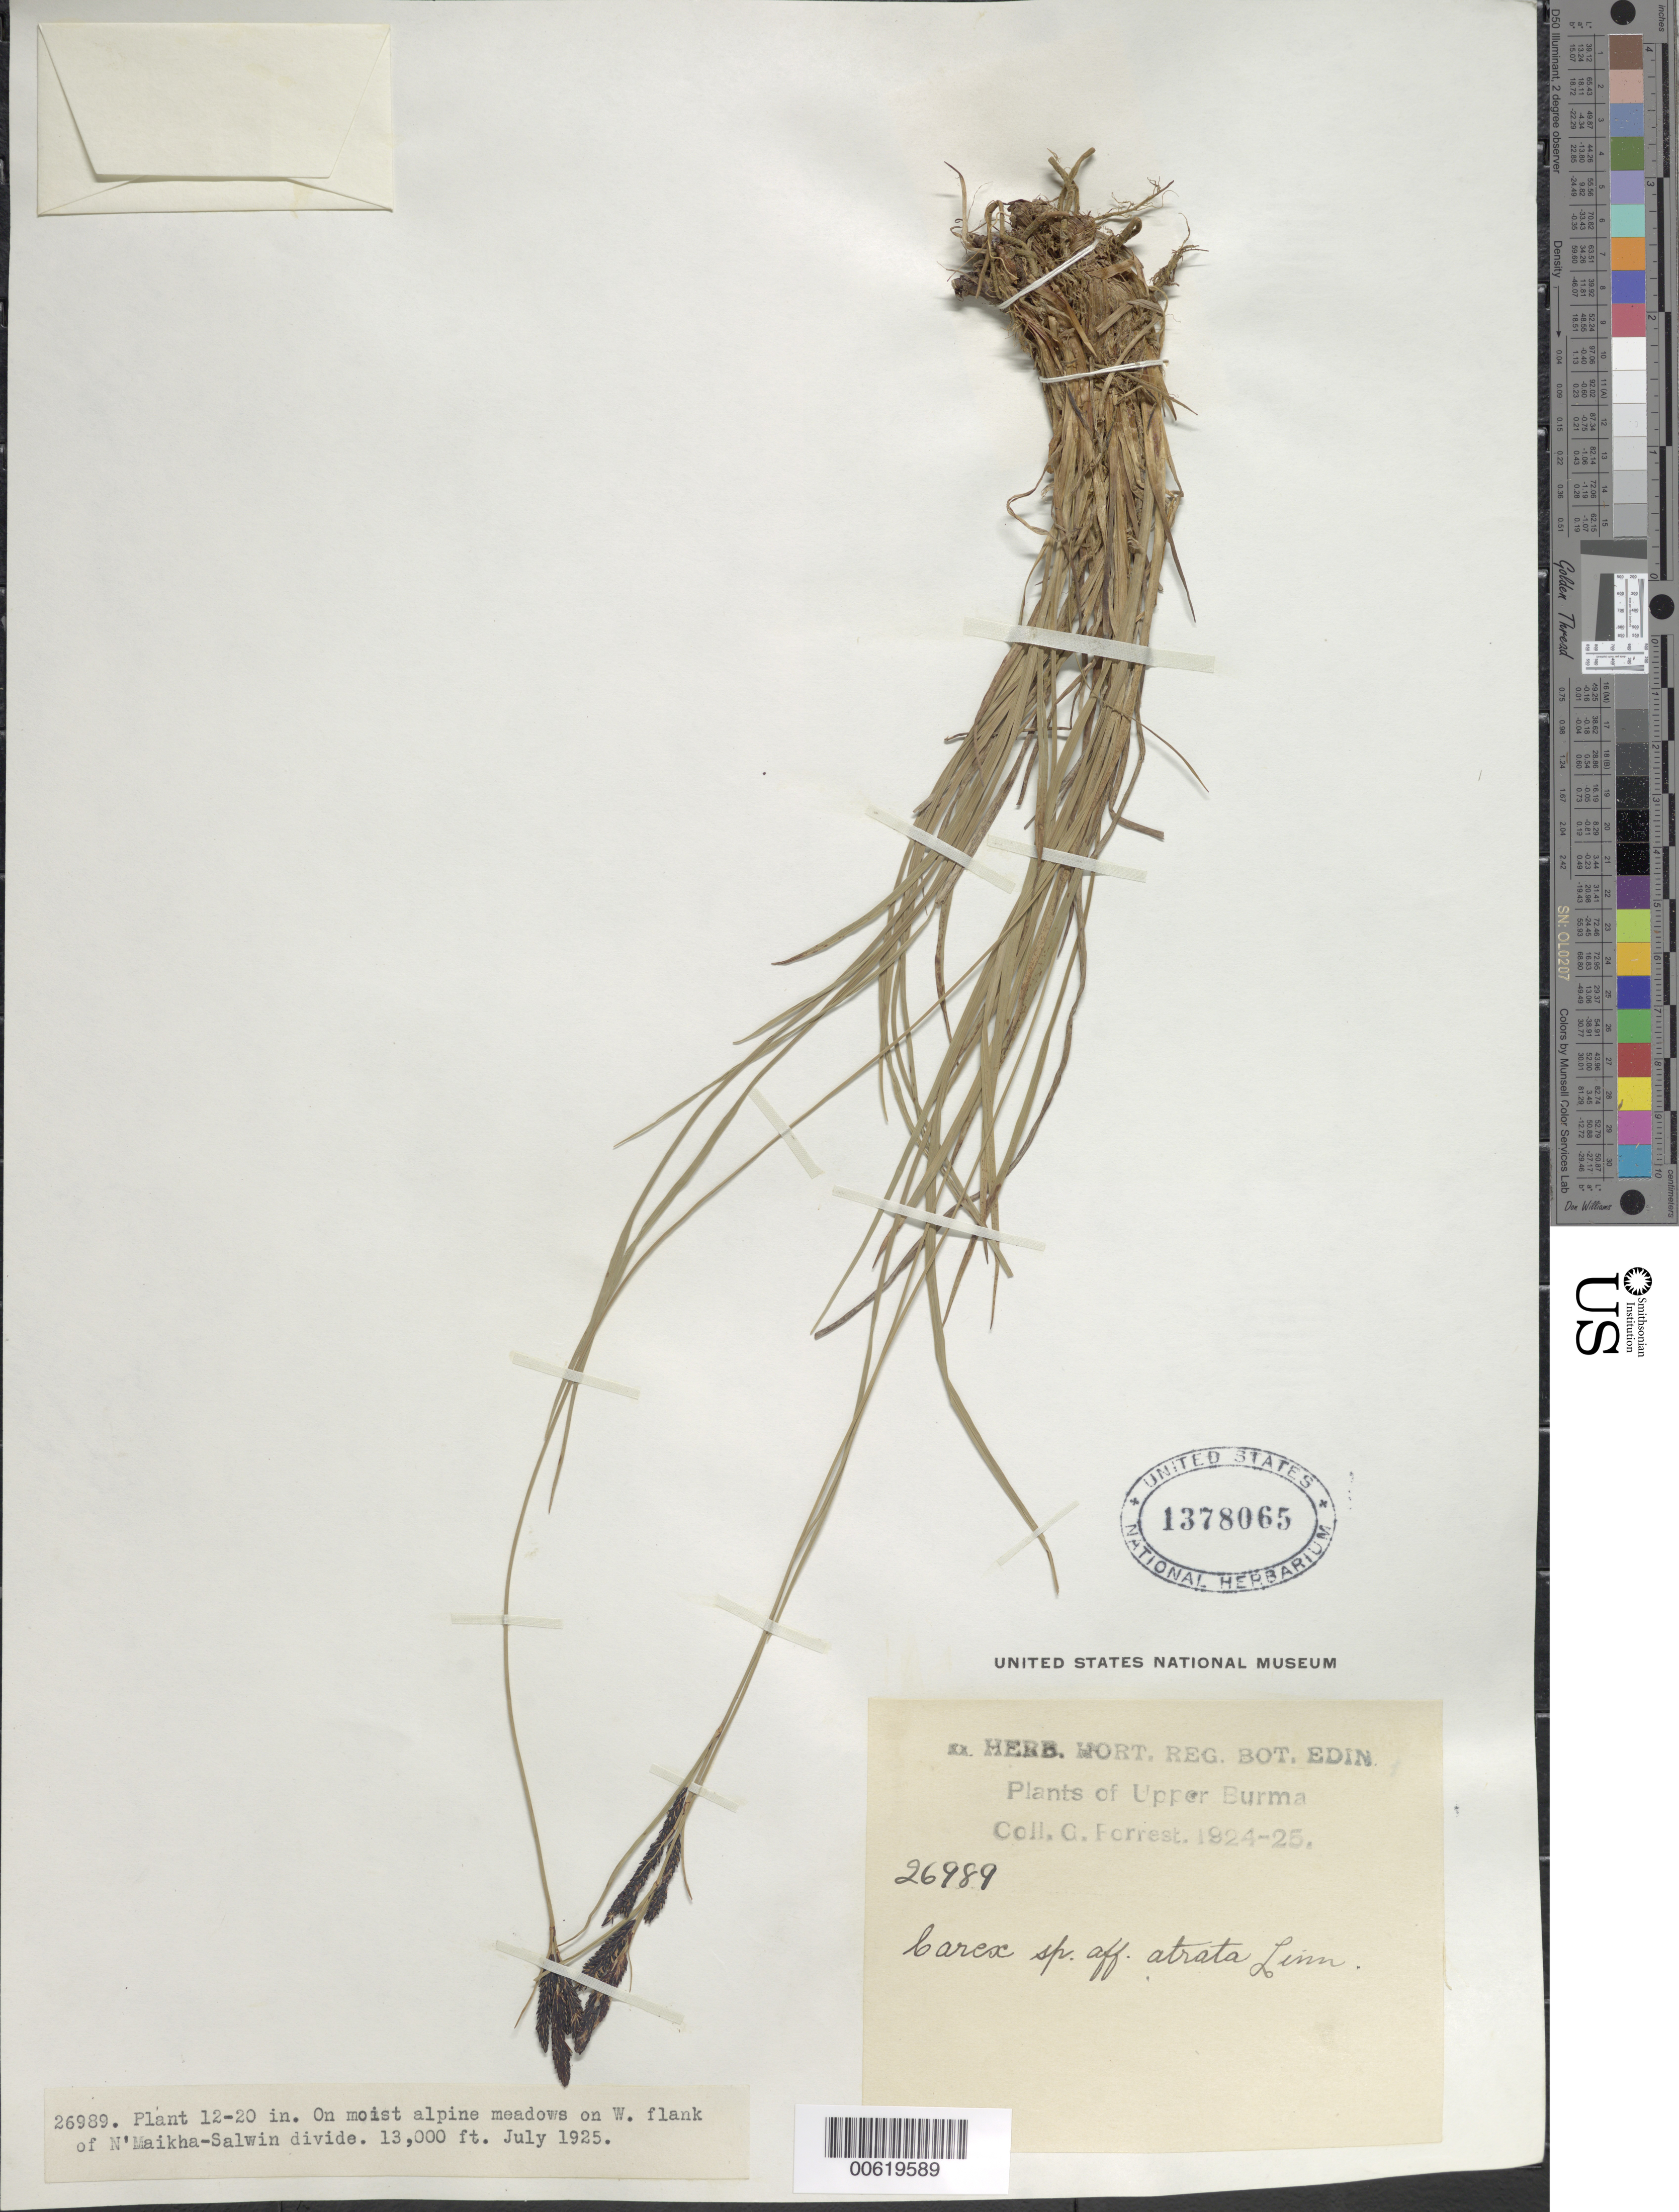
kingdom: Plantae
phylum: Tracheophyta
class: Liliopsida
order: Poales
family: Cyperaceae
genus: Carex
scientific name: Carex atrata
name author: L.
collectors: G. Forrest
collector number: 26989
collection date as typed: Jul 1925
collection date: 1925-07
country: Myanmar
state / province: Kachin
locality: On W. flank of N' Maikha- Salwin divide.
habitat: On moist alpine meadows.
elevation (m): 3962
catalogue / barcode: US 1378065